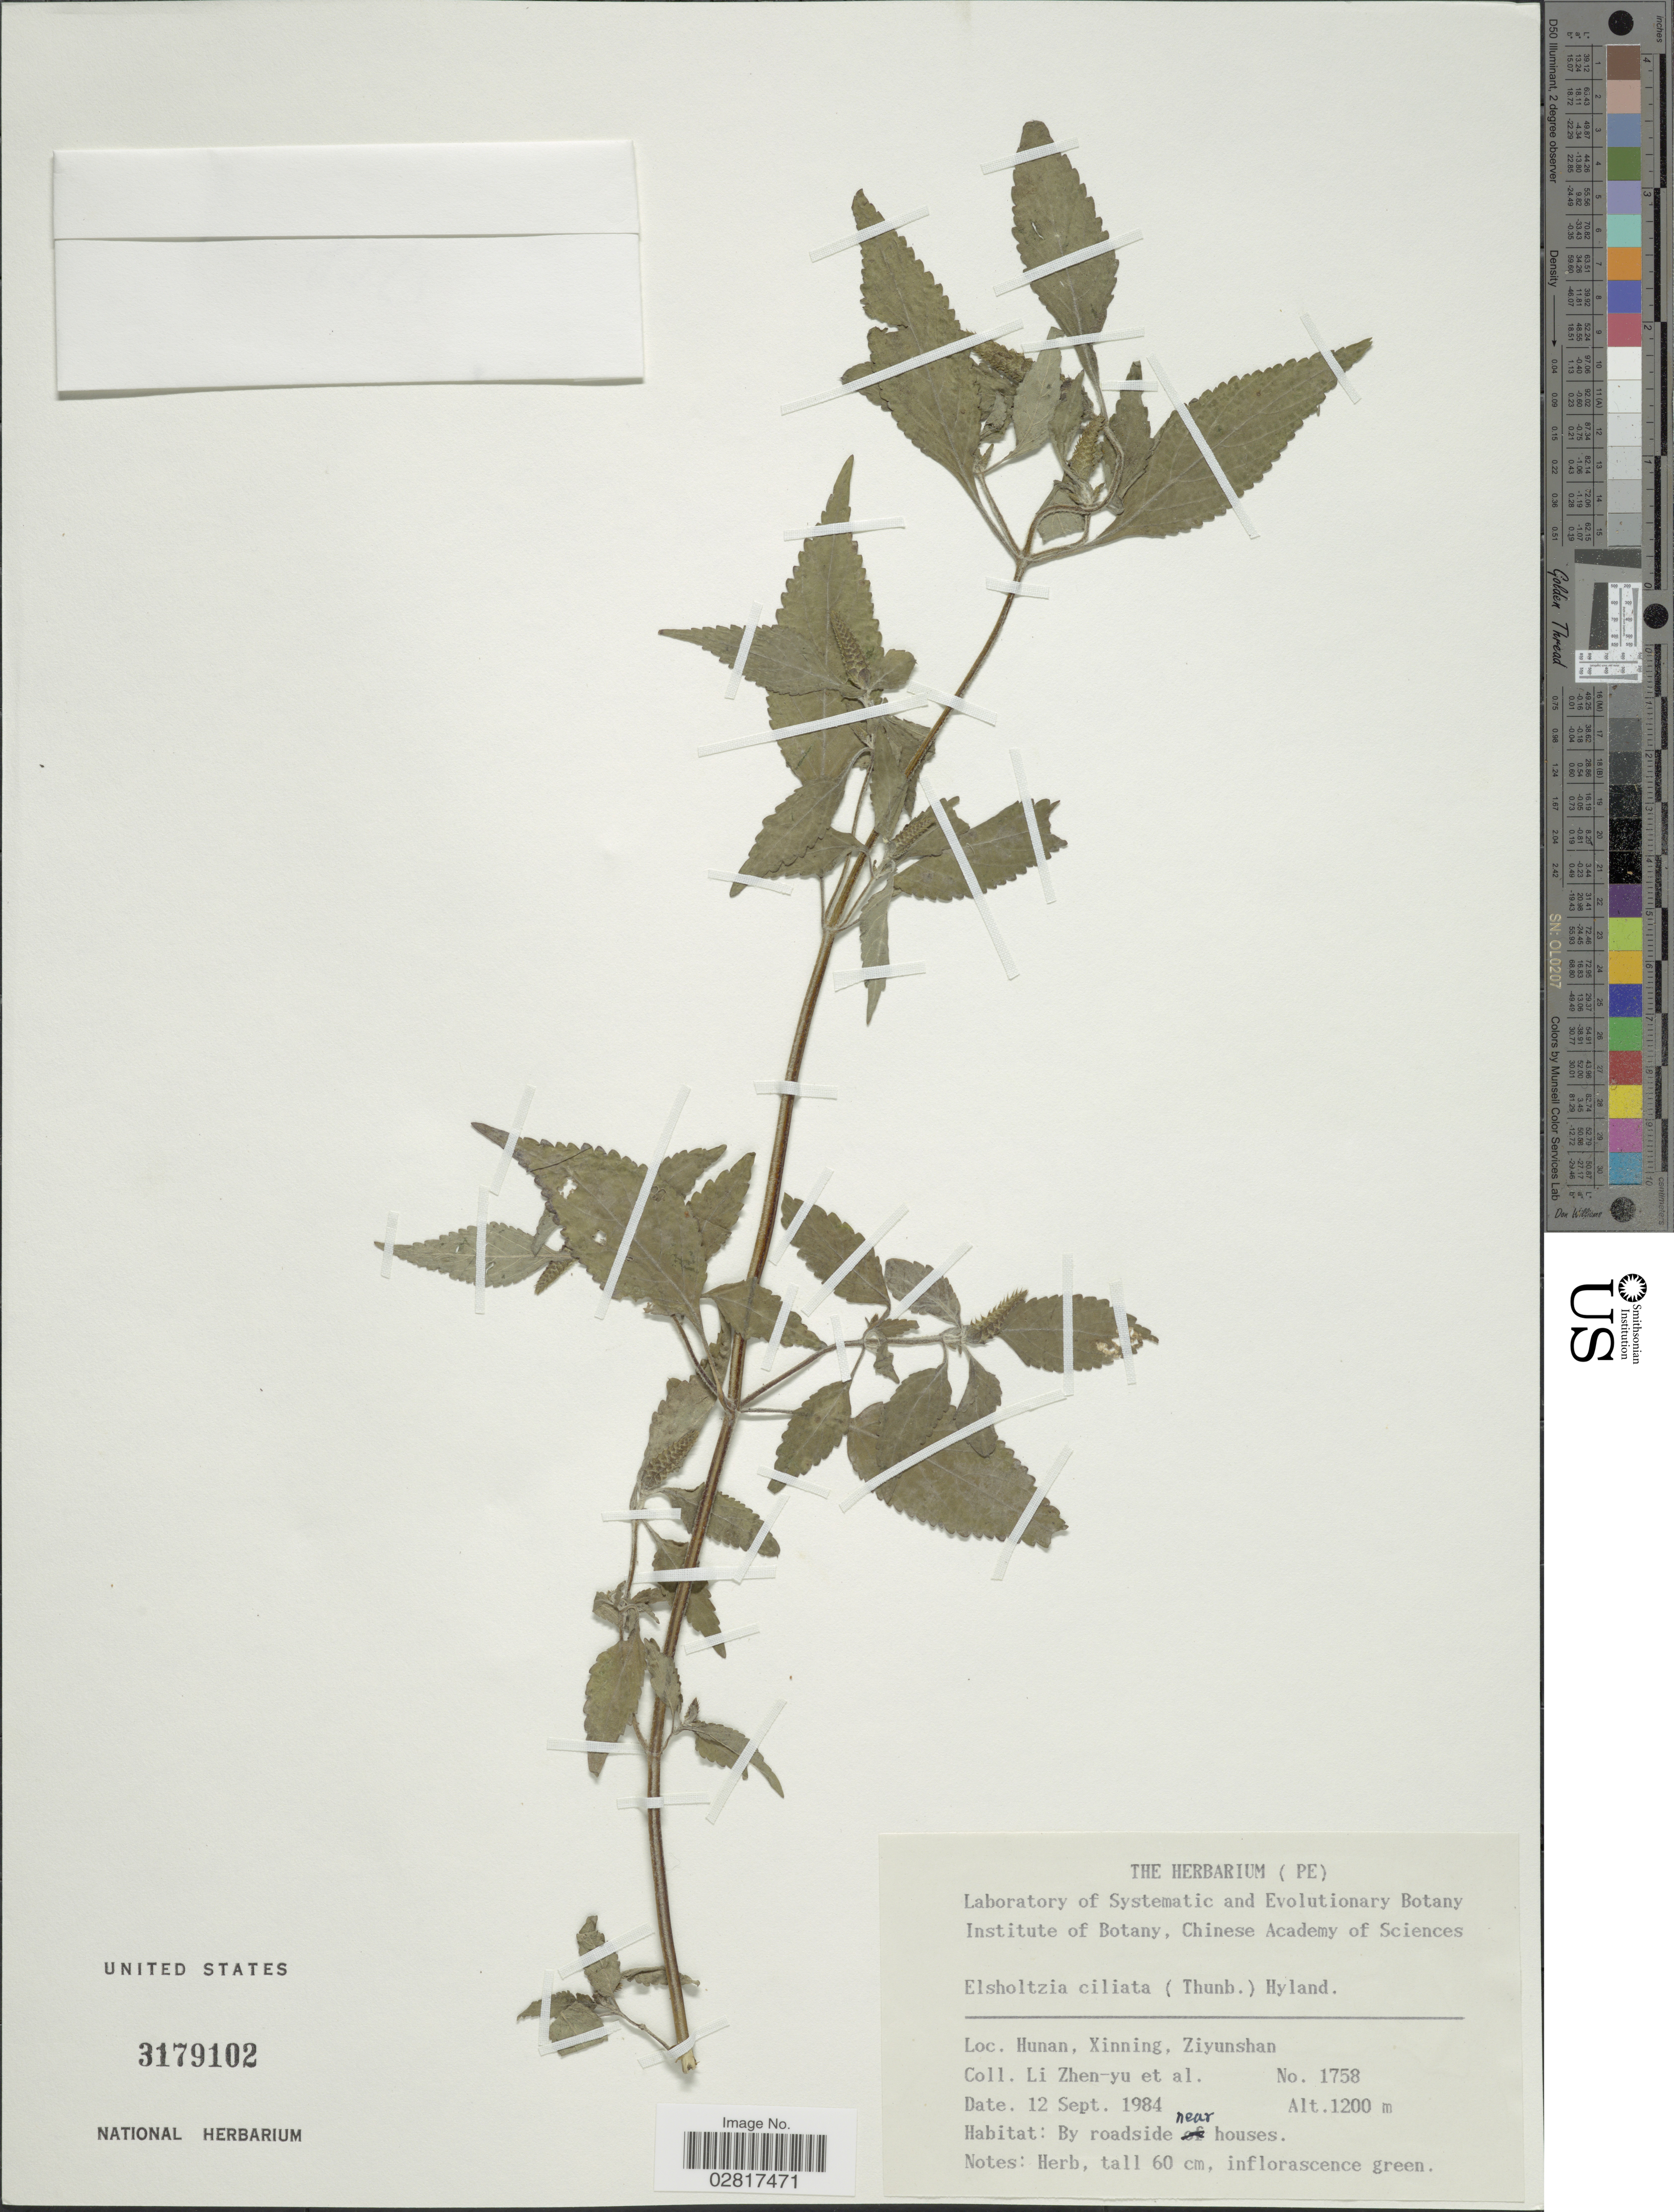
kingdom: Plantae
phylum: Tracheophyta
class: Magnoliopsida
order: Lamiales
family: Lamiaceae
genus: Elsholtzia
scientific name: Elsholtzia ciliata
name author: (Thunb.) Hyl.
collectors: L. Zhen-yu & et al.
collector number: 1758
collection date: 1984-09-12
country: China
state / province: Hunan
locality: Xinning, Ziyunshan.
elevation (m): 1200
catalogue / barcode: US 3179102